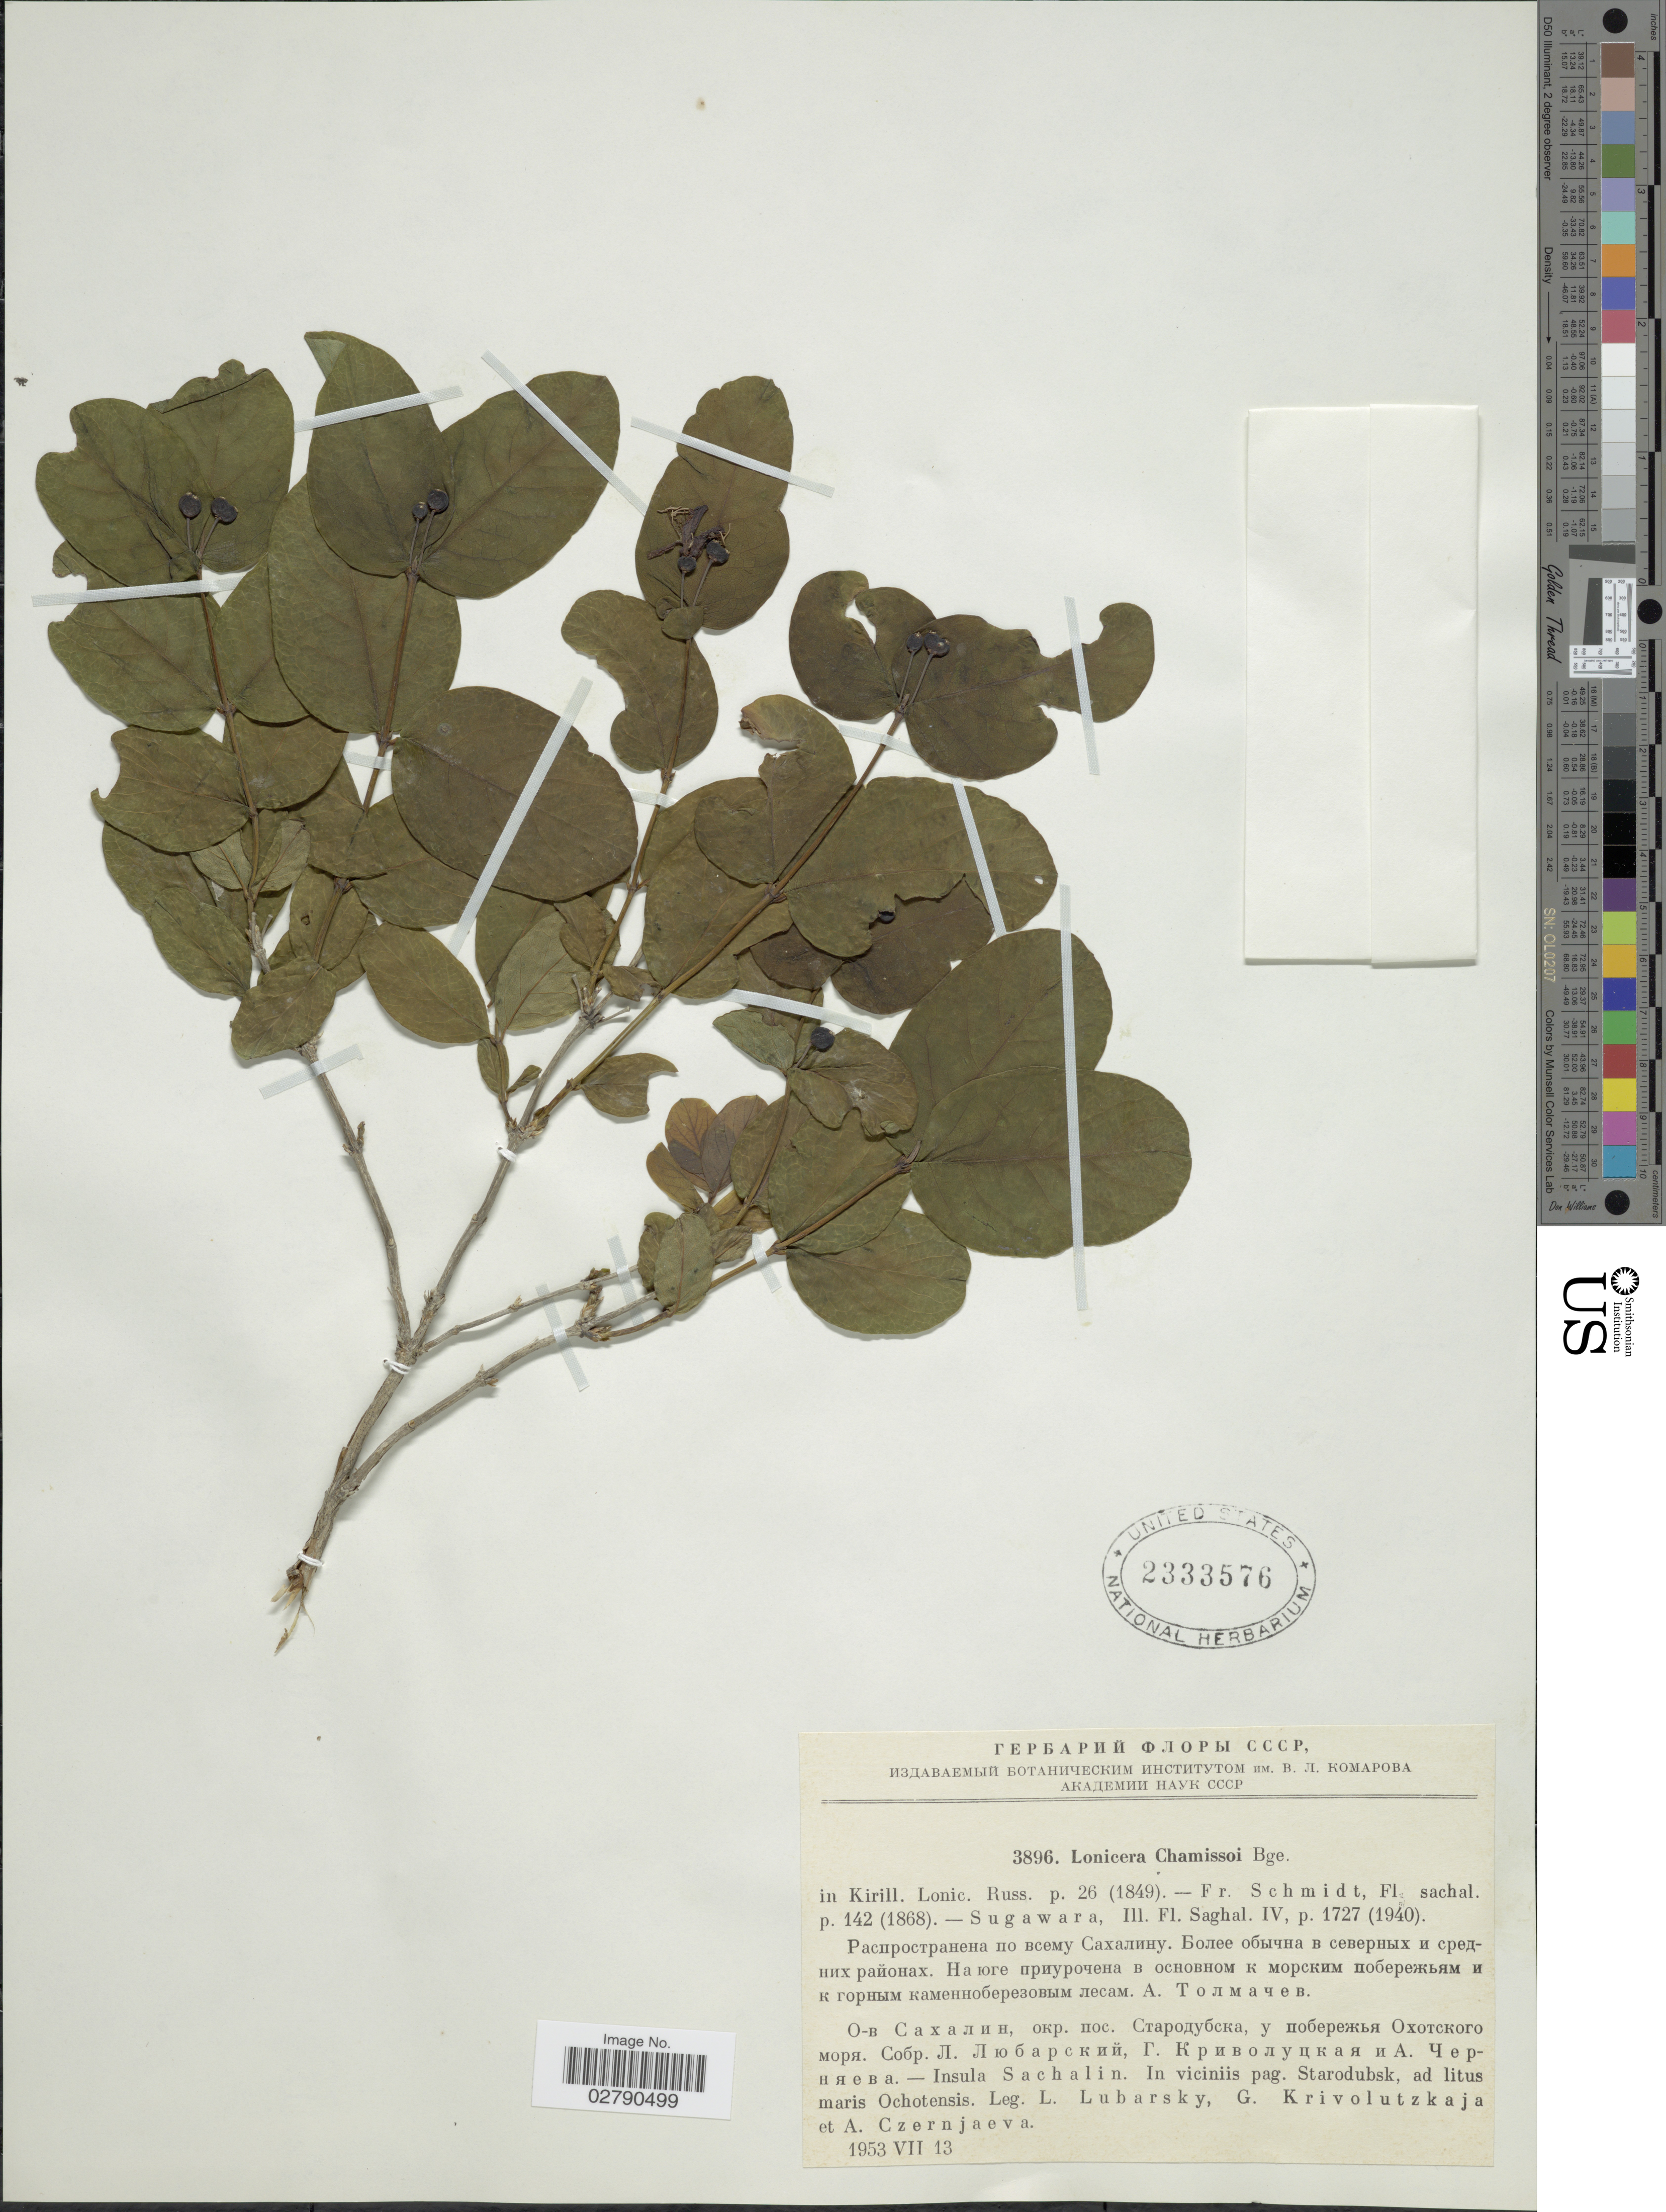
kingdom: Plantae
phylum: Tracheophyta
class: Magnoliopsida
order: Dipsacales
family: Caprifoliaceae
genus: Lonicera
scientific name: Lonicera chamissoi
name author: Bunge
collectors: L. Lubarsky, G. Krivolutzkaja & A. Czernjaeva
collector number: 3896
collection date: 1953-07-13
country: Russian Federation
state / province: Sakhalin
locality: Insula Sachalin. In vicinis pag. Starodubsk, ad litus maris Ochotensis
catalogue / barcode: US 2333576